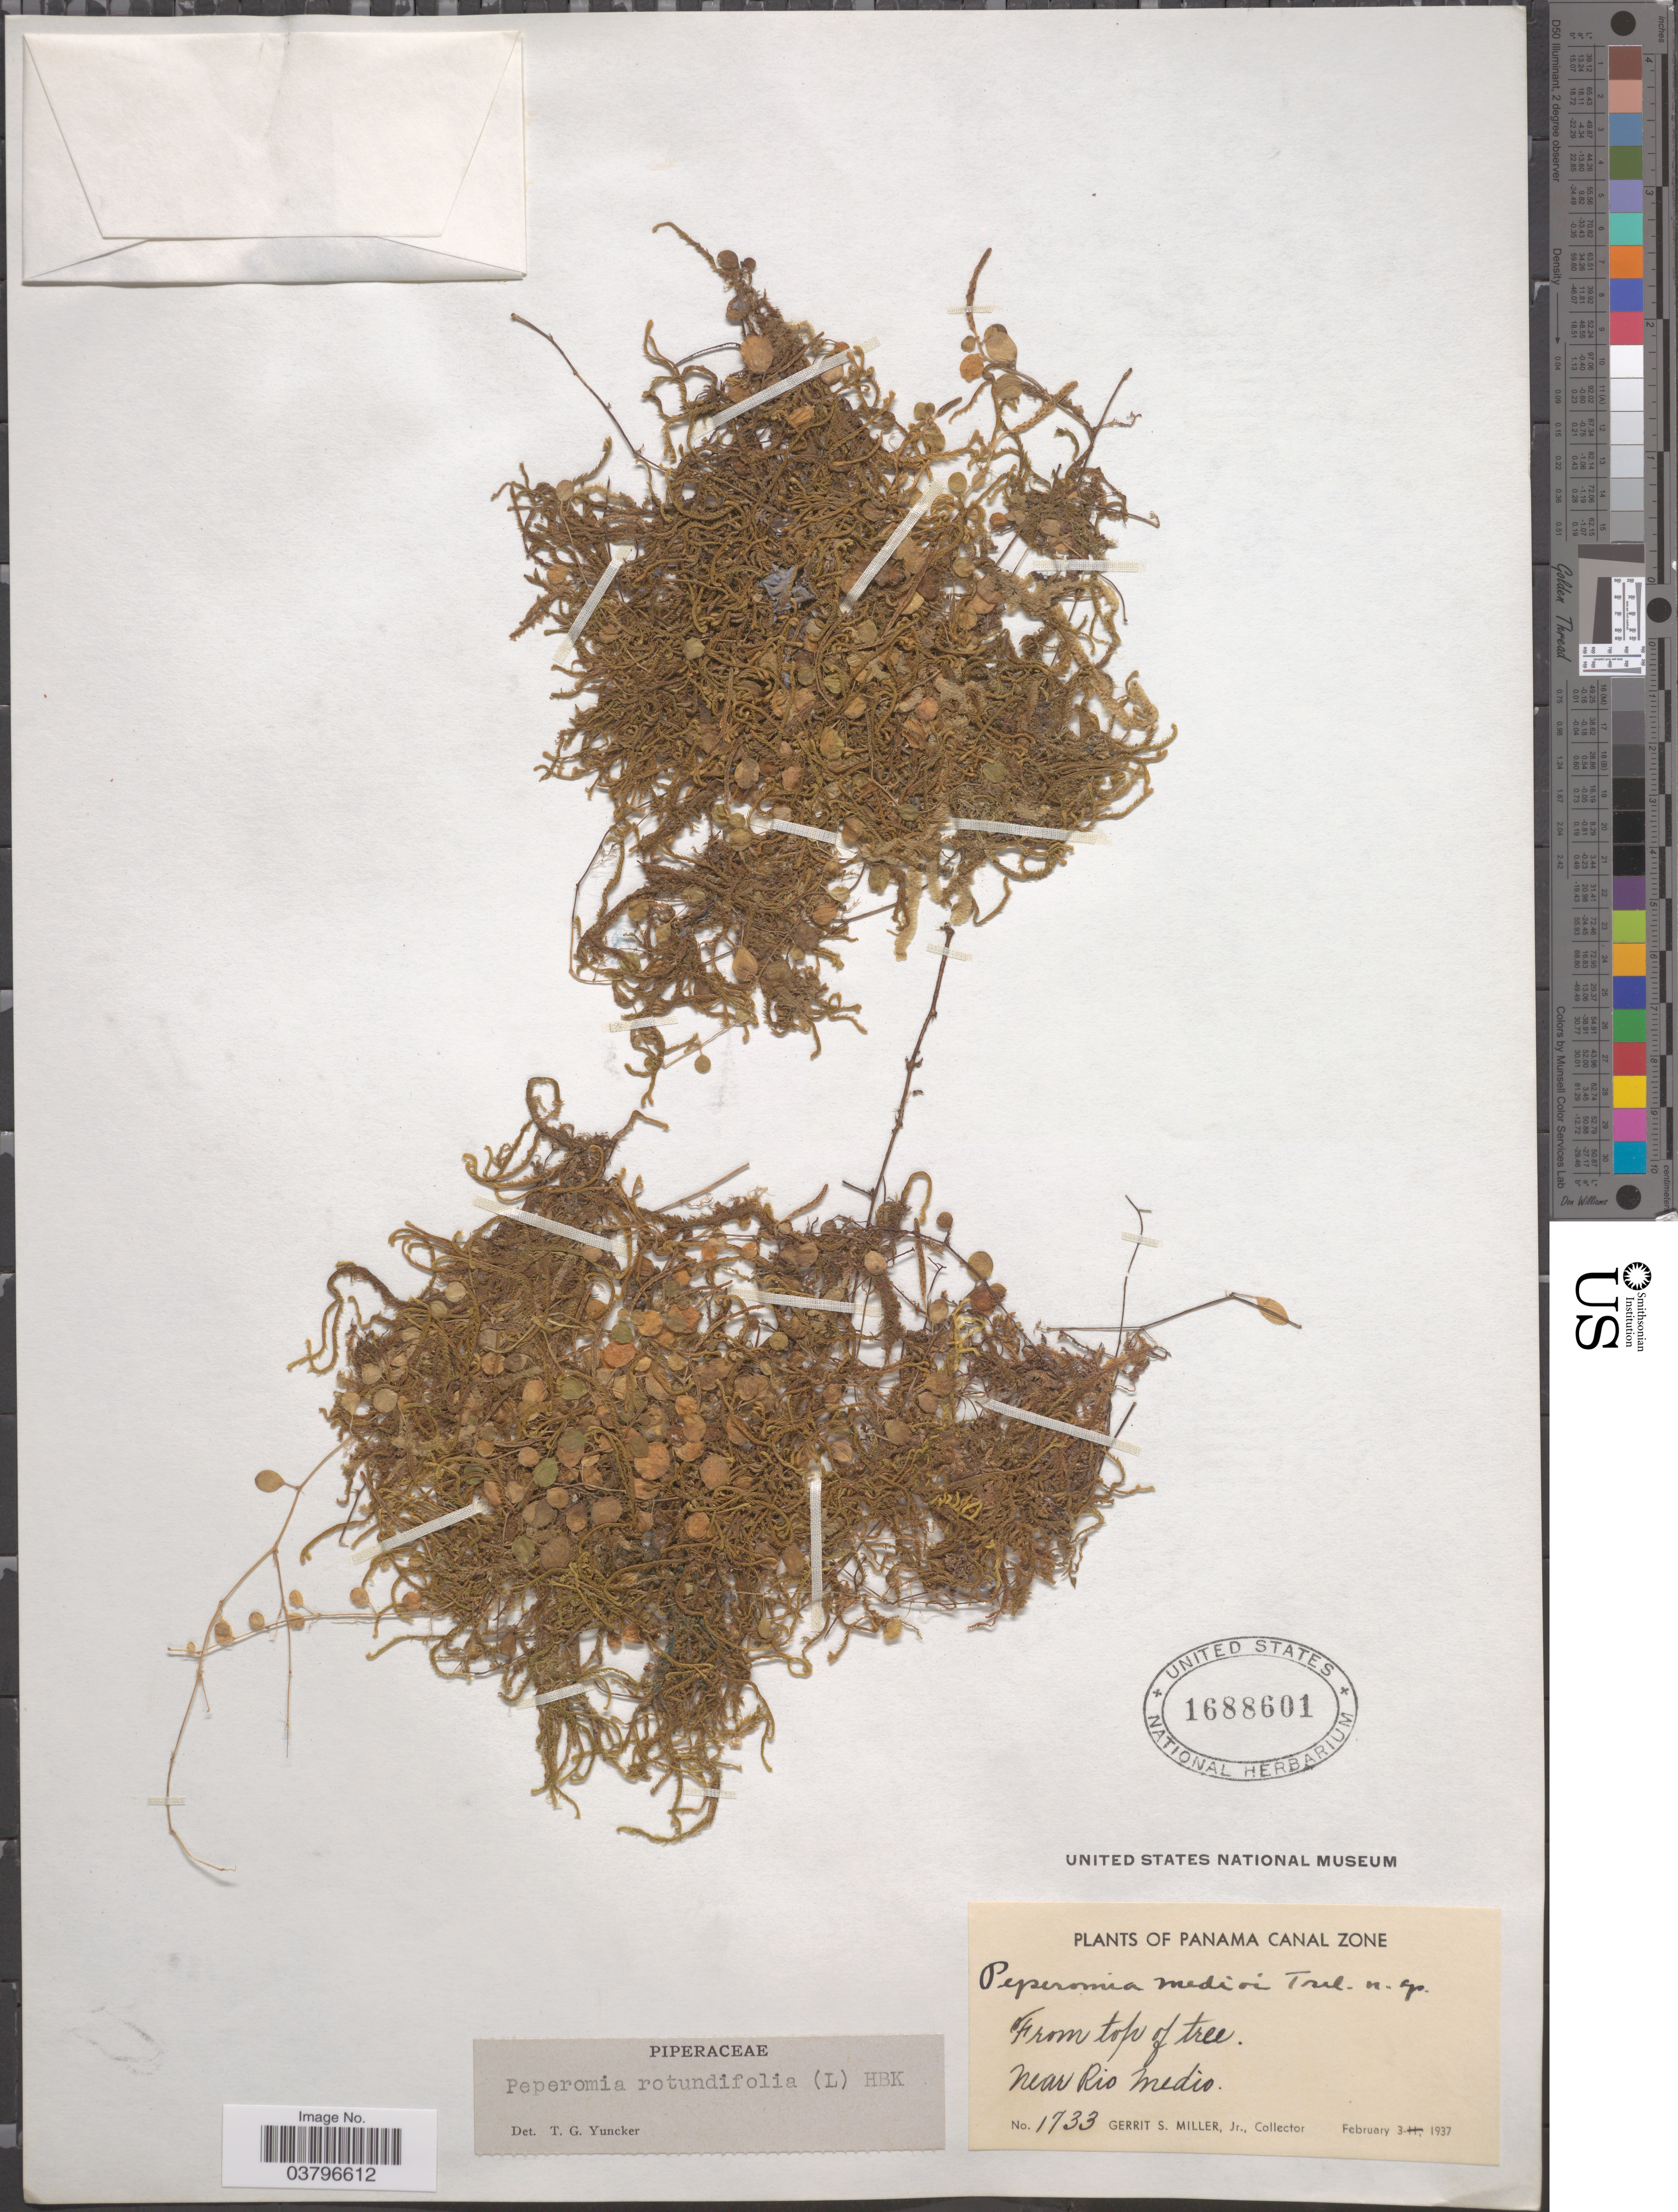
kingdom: Plantae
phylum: Tracheophyta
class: Magnoliopsida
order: Piperales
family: Piperaceae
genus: Peperomia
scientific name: Peperomia rotundifolia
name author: (L.) Kunth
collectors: G. S. Miller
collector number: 1733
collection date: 1937-02-03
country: Panama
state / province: Colón / Panamá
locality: Panama Canal Zone. Near Rio medio.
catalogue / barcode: US 1688601